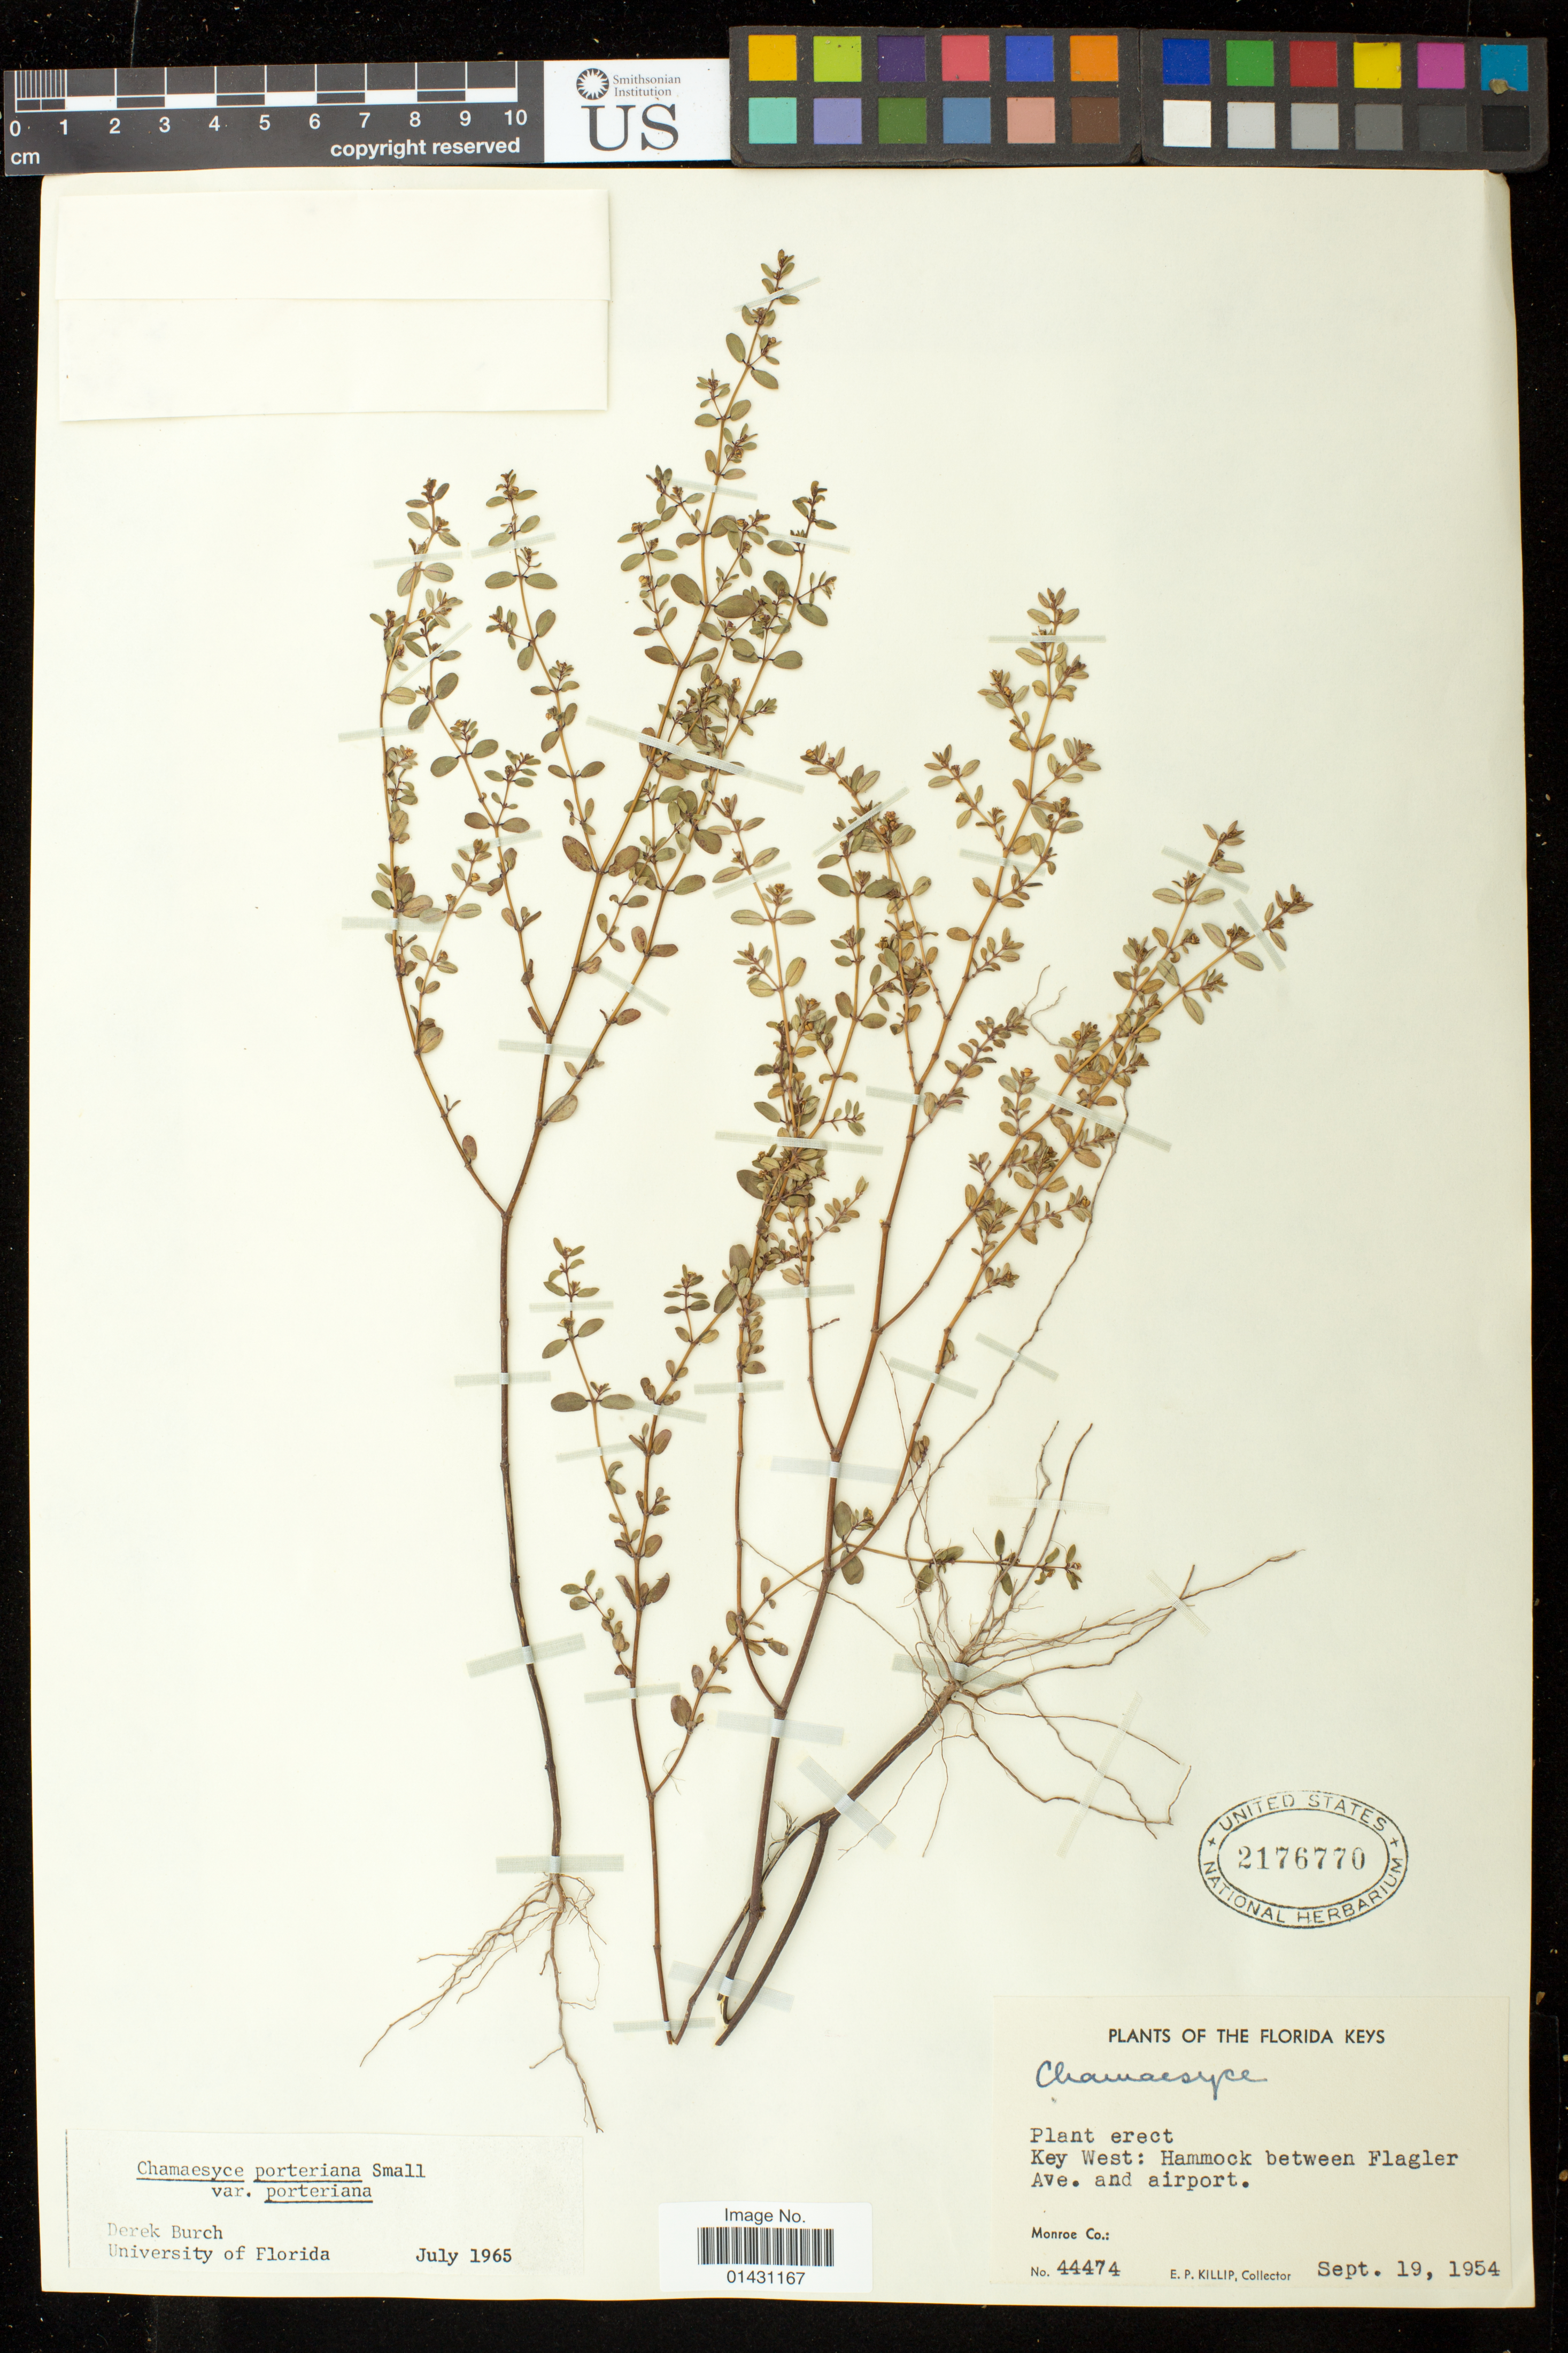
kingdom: Plantae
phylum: Tracheophyta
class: Magnoliopsida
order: Malpighiales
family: Euphorbiaceae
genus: Euphorbia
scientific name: Euphorbia porteriana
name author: (Small) Oudejans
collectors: E. P. Killip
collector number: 44474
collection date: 1954-09-19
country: United States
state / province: Florida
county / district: Monroe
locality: Key West: Hammock between Flagler Ave. and airport.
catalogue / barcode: US 2176770